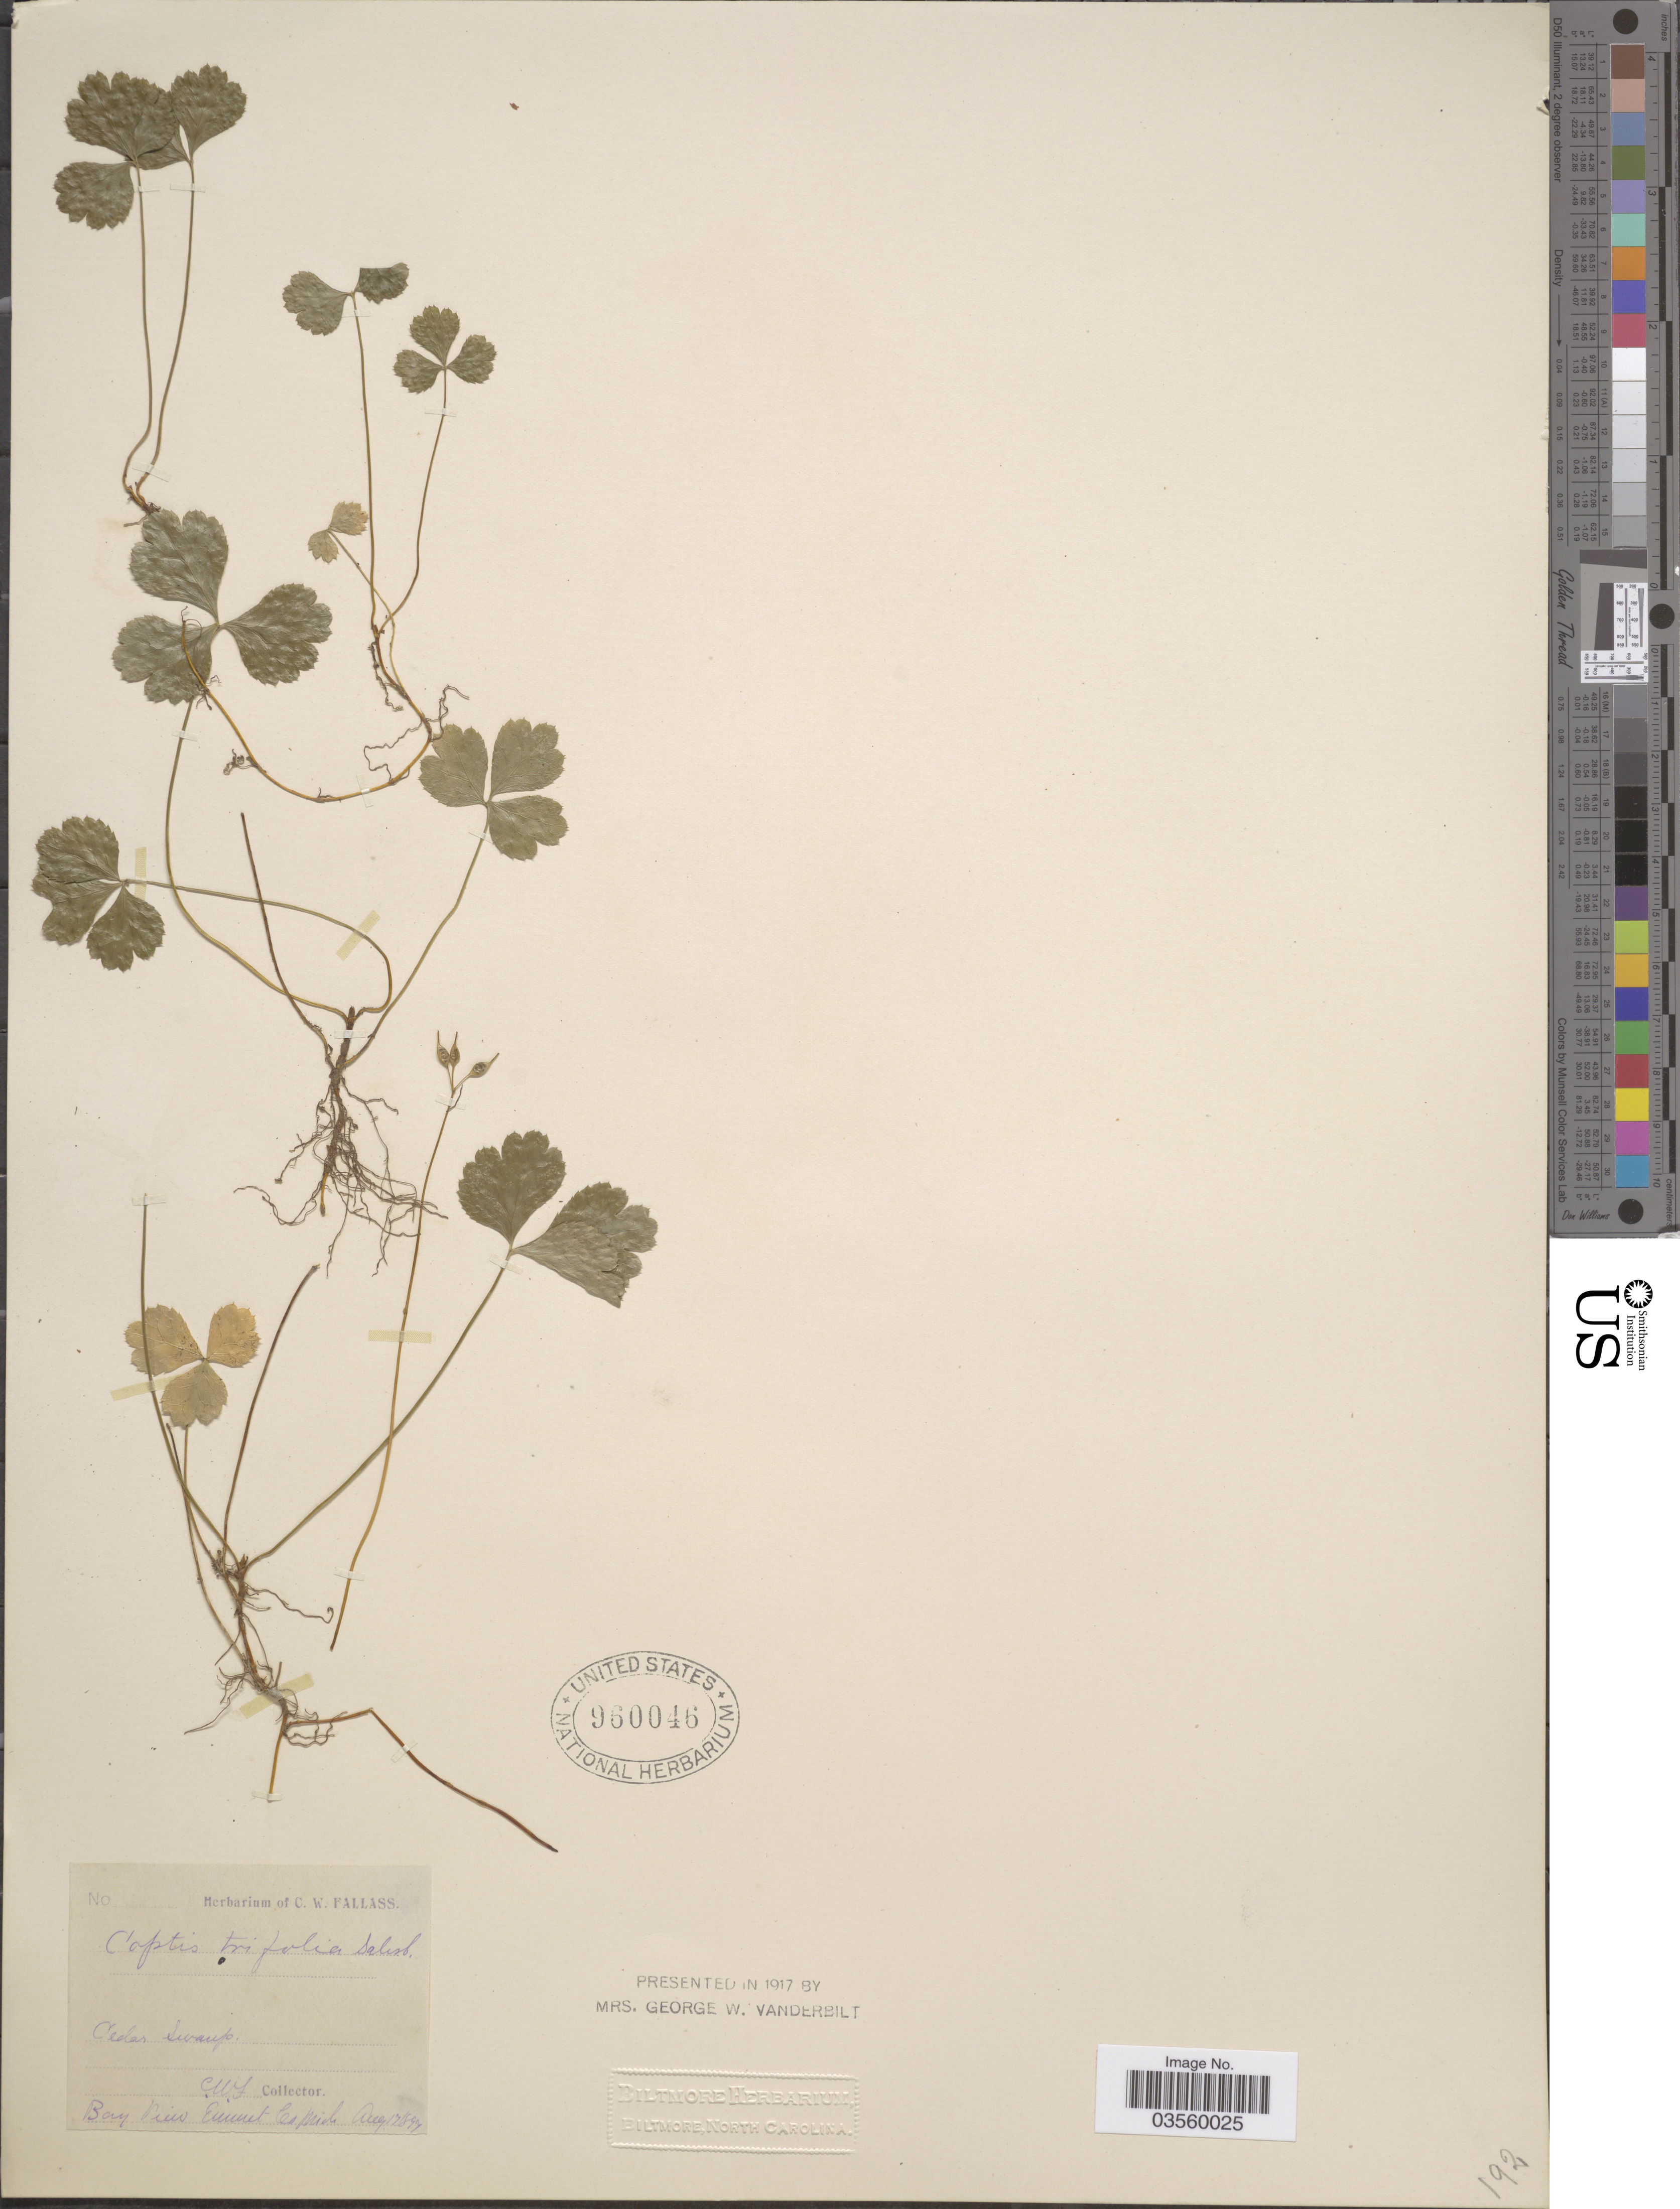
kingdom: Plantae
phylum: Tracheophyta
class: Magnoliopsida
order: Ranunculales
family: Ranunculaceae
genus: Coptis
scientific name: Coptis trifolia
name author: (L.) Salisb.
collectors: C. Fallass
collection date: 1897-08-17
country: United States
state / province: Michigan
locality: Bay View, Emmet Co. Cedar Swamp.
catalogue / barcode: US 960046